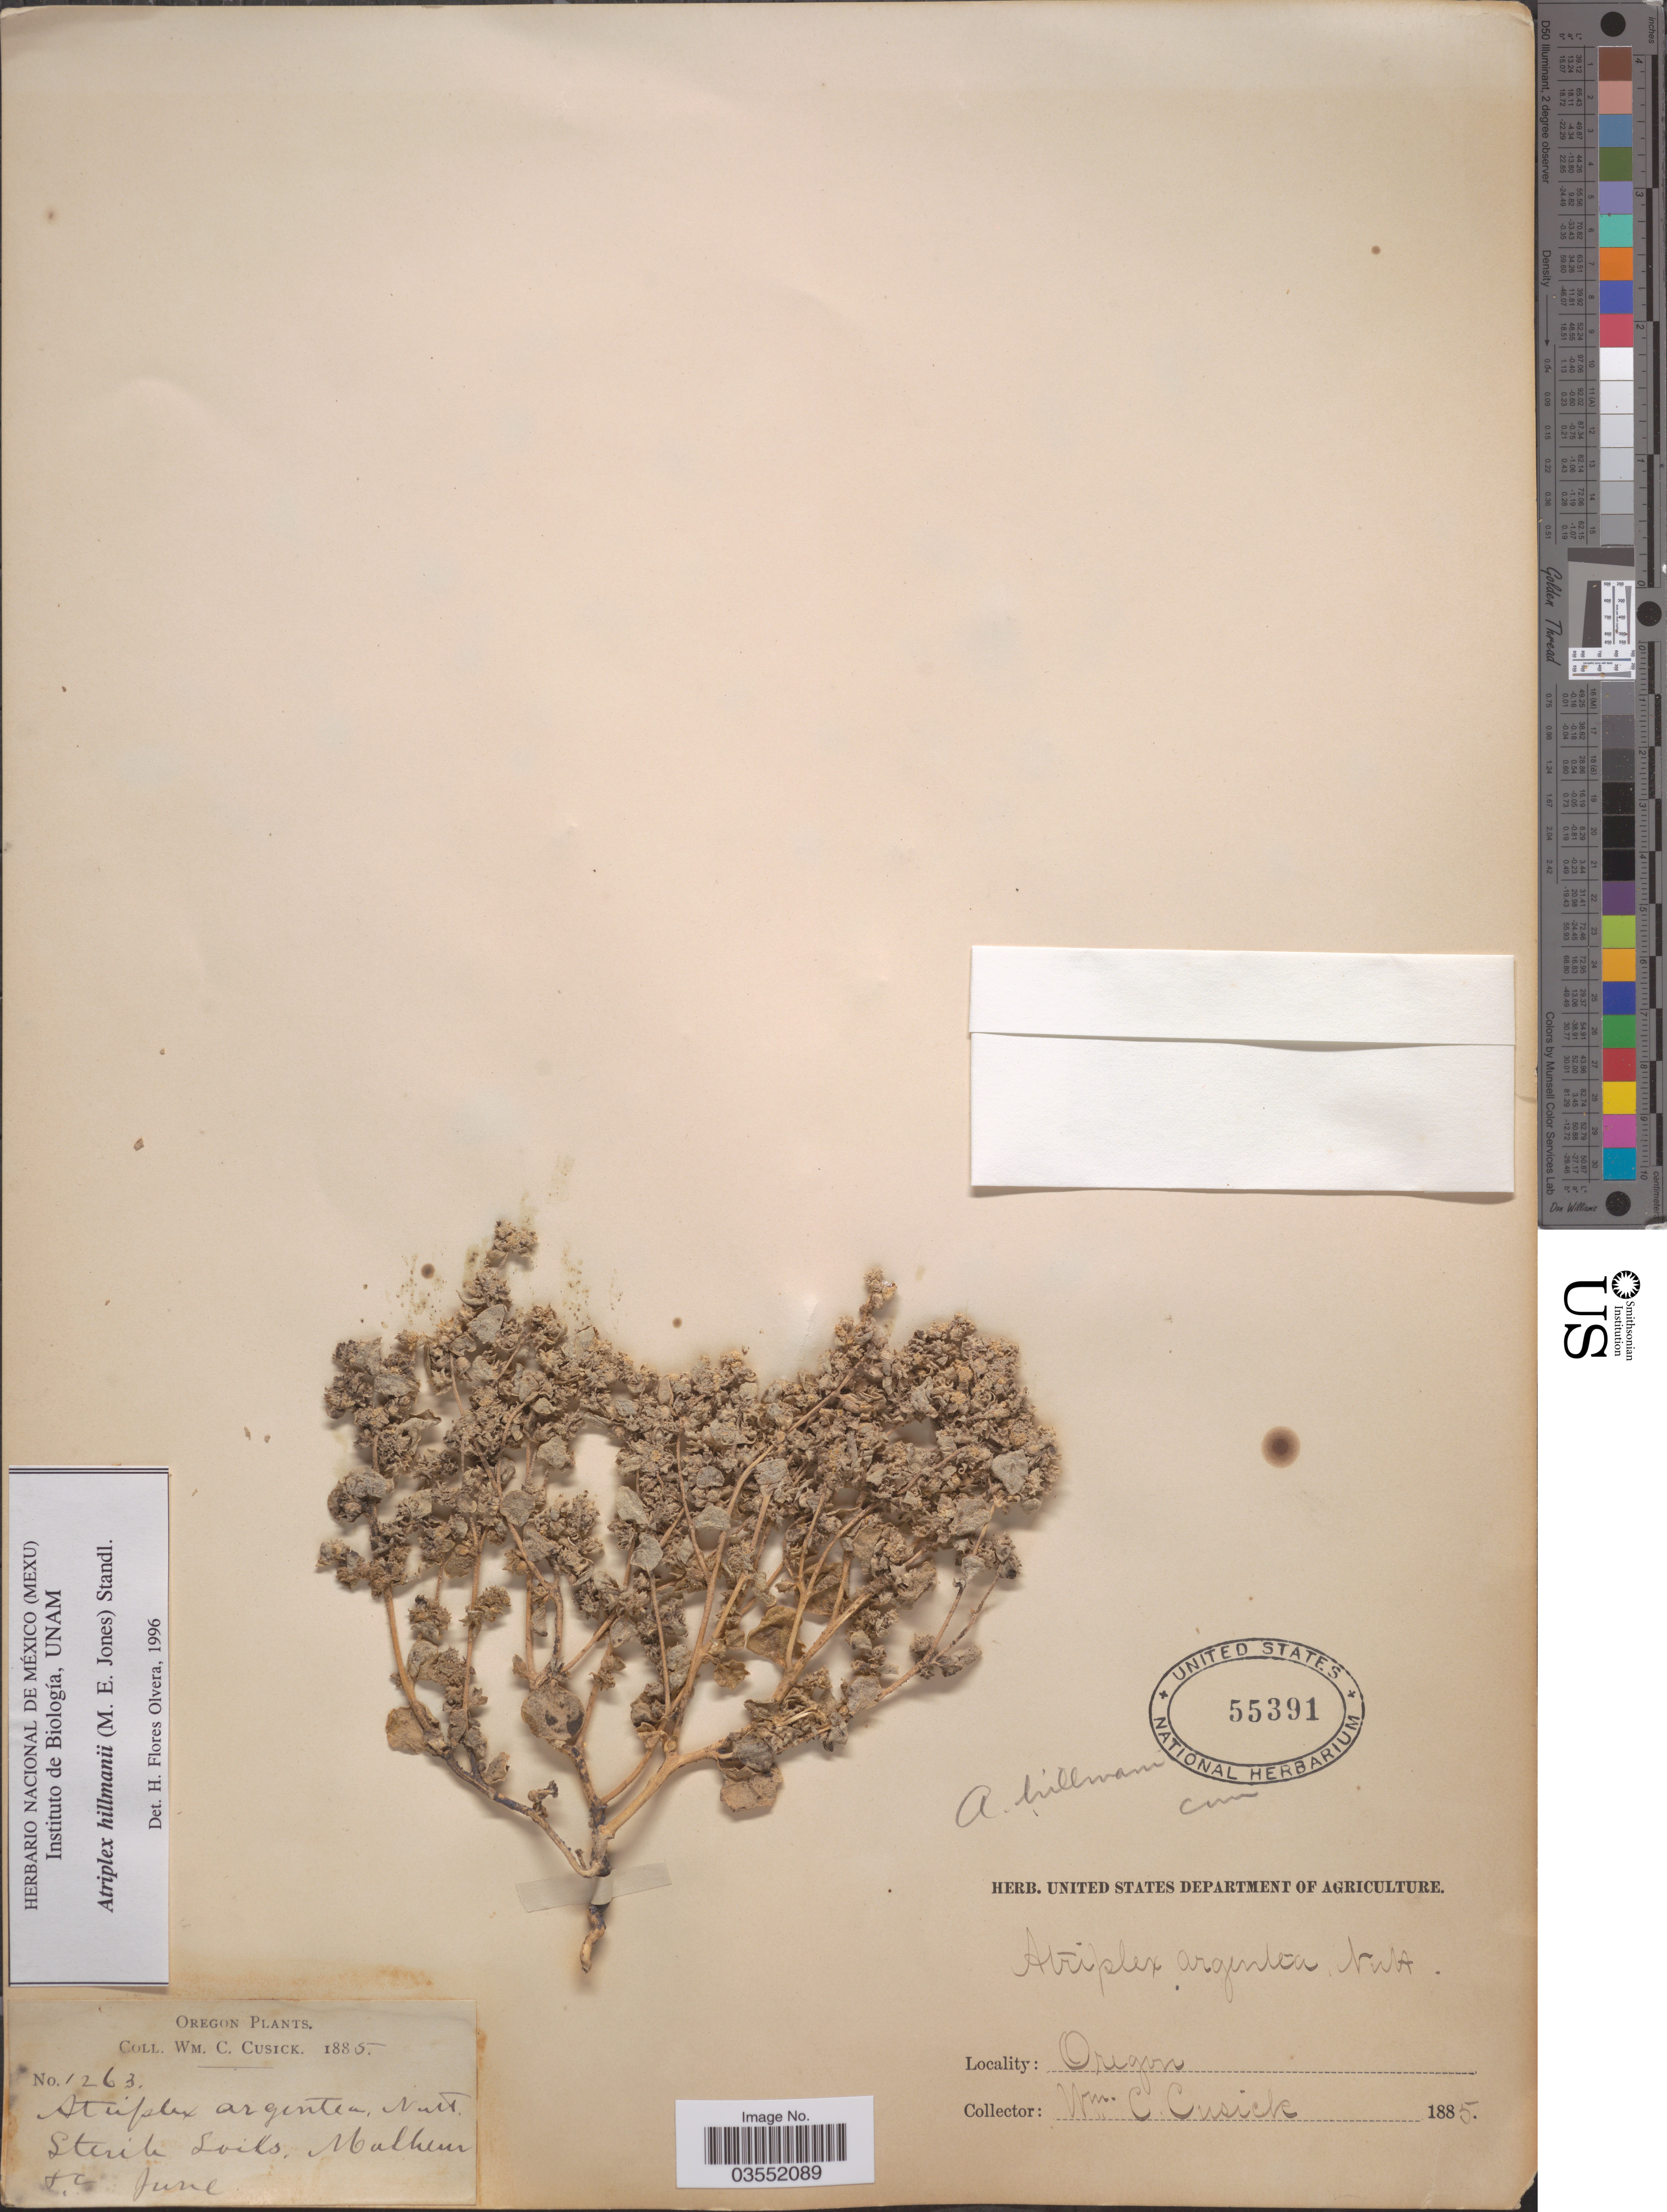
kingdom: Plantae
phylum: Tracheophyta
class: Magnoliopsida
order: Caryophyllales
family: Amaranthaceae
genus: Atriplex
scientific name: Atriplex hillmanii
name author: (M.E. Jones) Standl.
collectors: W. C. Cusick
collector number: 1263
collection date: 1885-06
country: United States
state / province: Oregon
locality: Malheur.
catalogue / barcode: US 55391